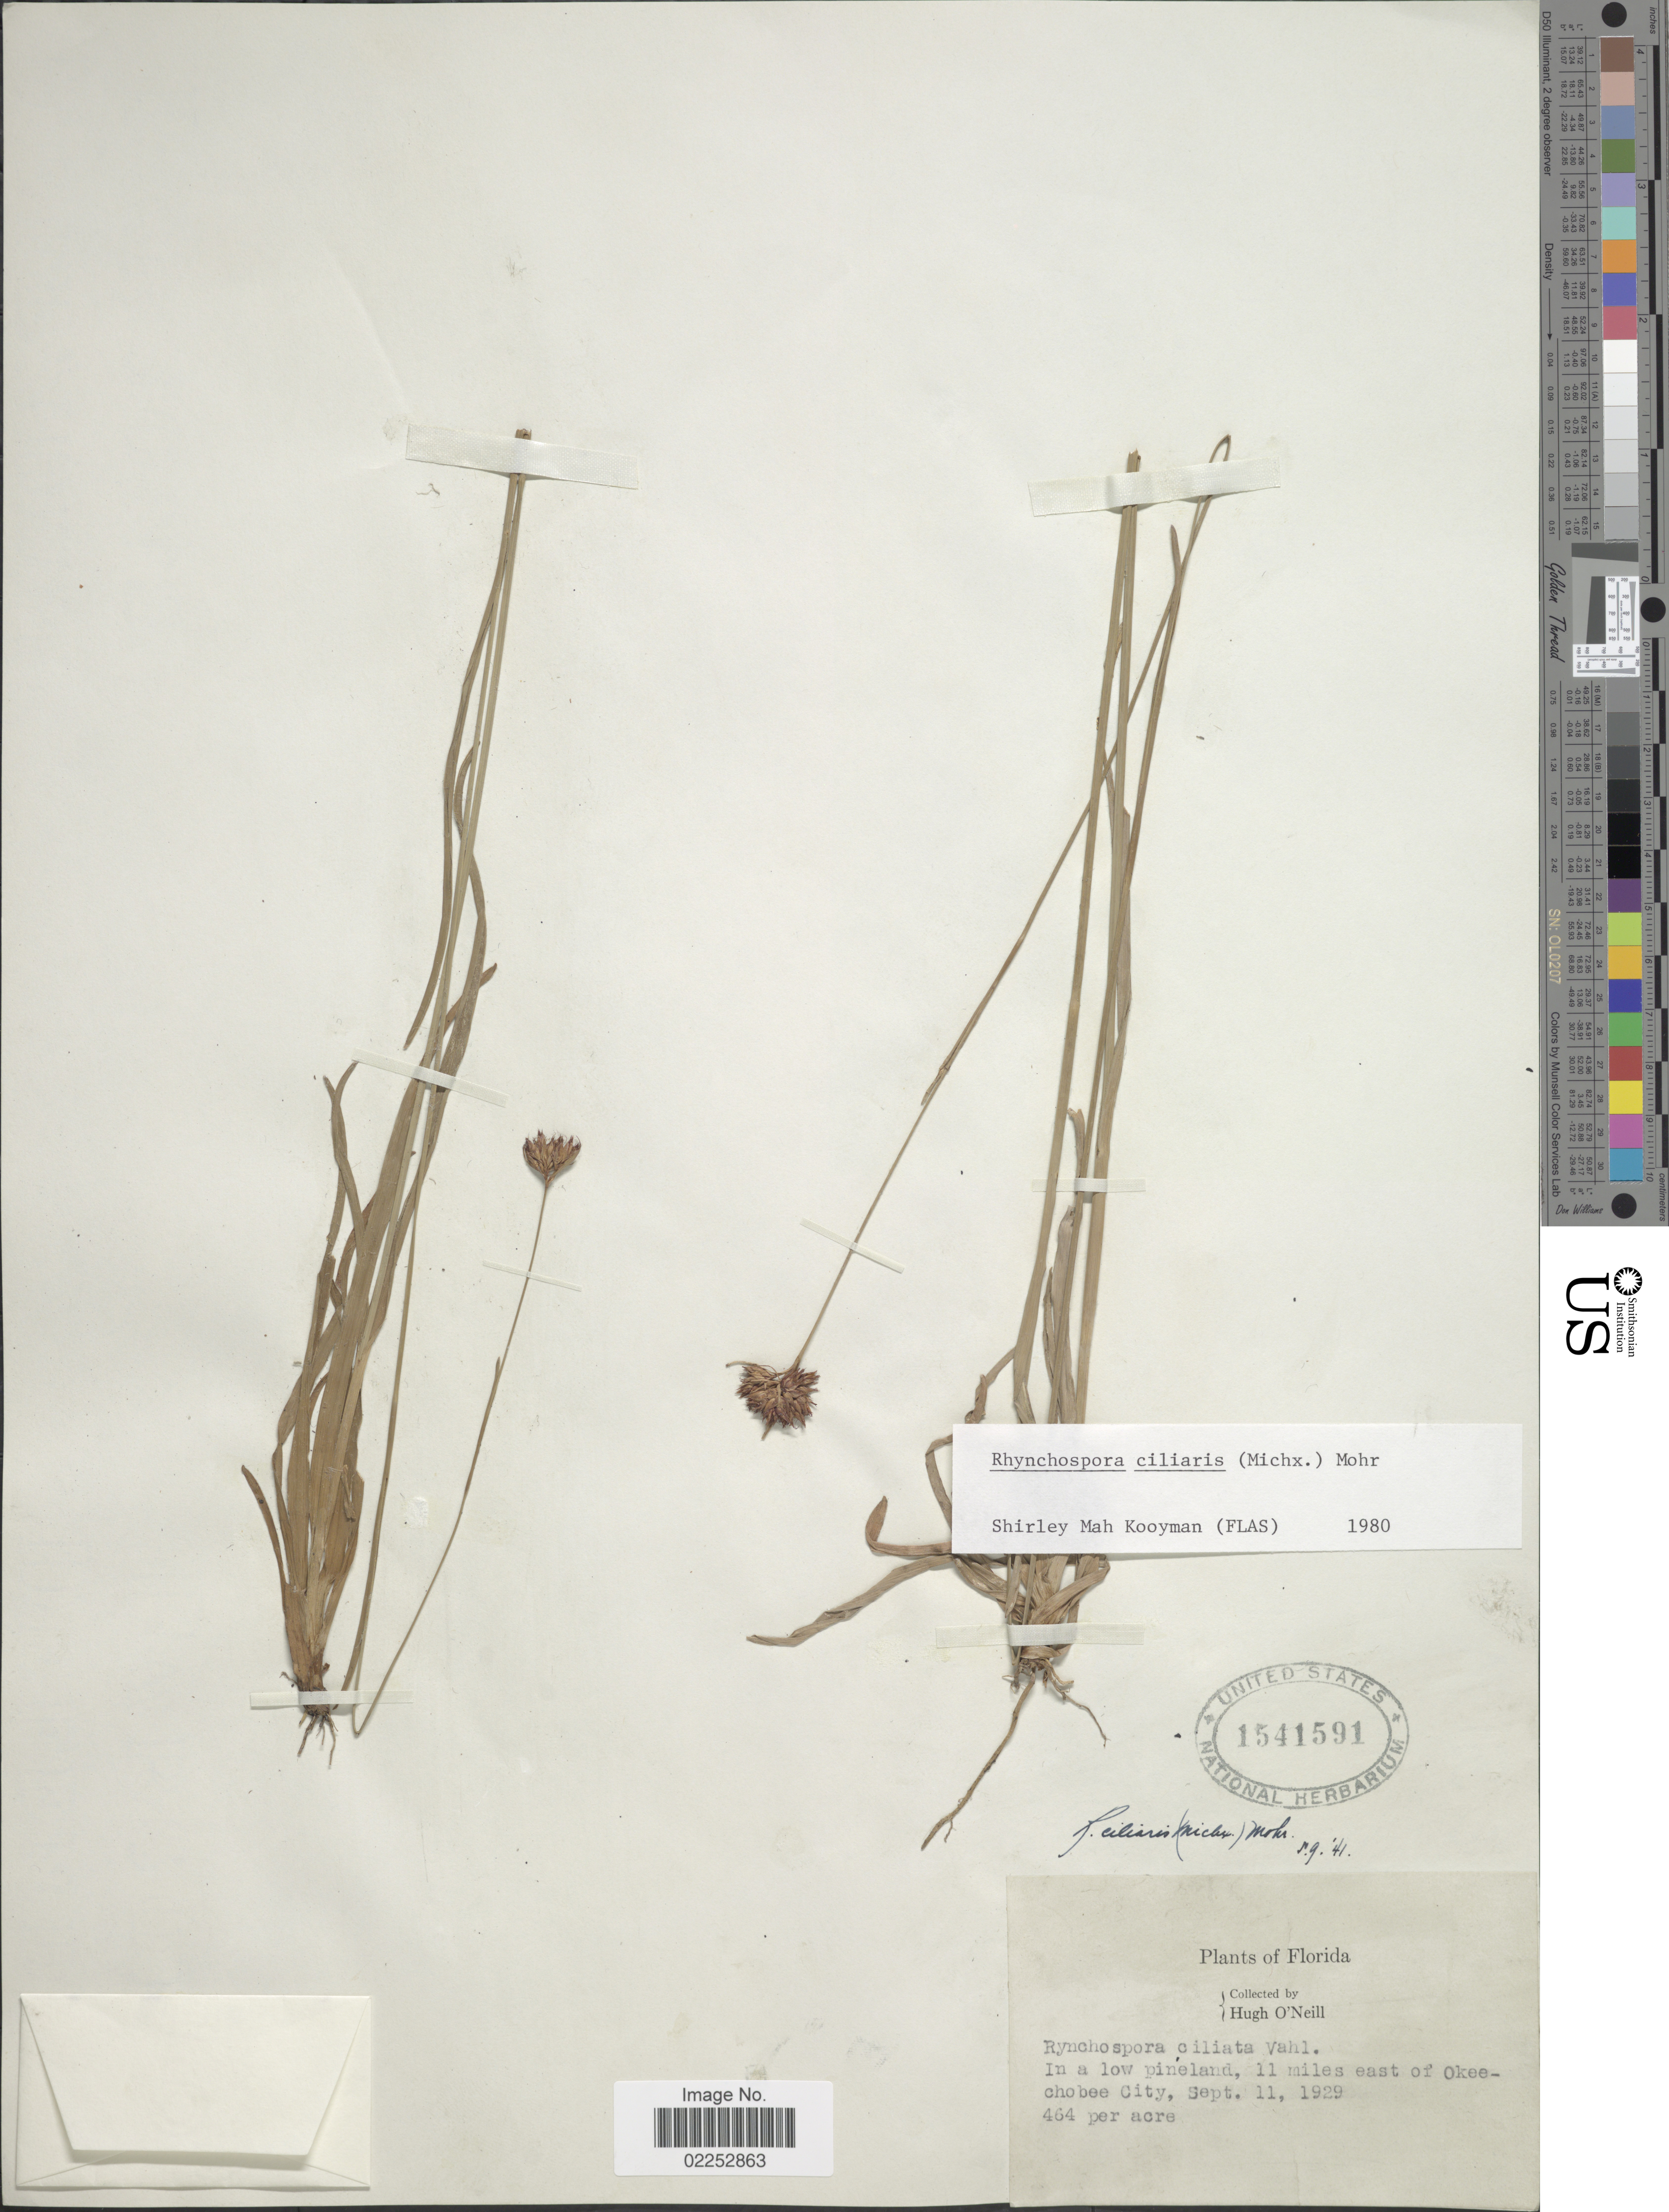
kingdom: Plantae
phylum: Tracheophyta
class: Liliopsida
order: Poales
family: Cyperaceae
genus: Rhynchospora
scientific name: Rhynchospora ciliaris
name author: (Michx.) C. Mohr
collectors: H. O'Neill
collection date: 1929-09-11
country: United States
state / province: Florida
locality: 11 miles east of Okeechobee City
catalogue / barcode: US 1541591